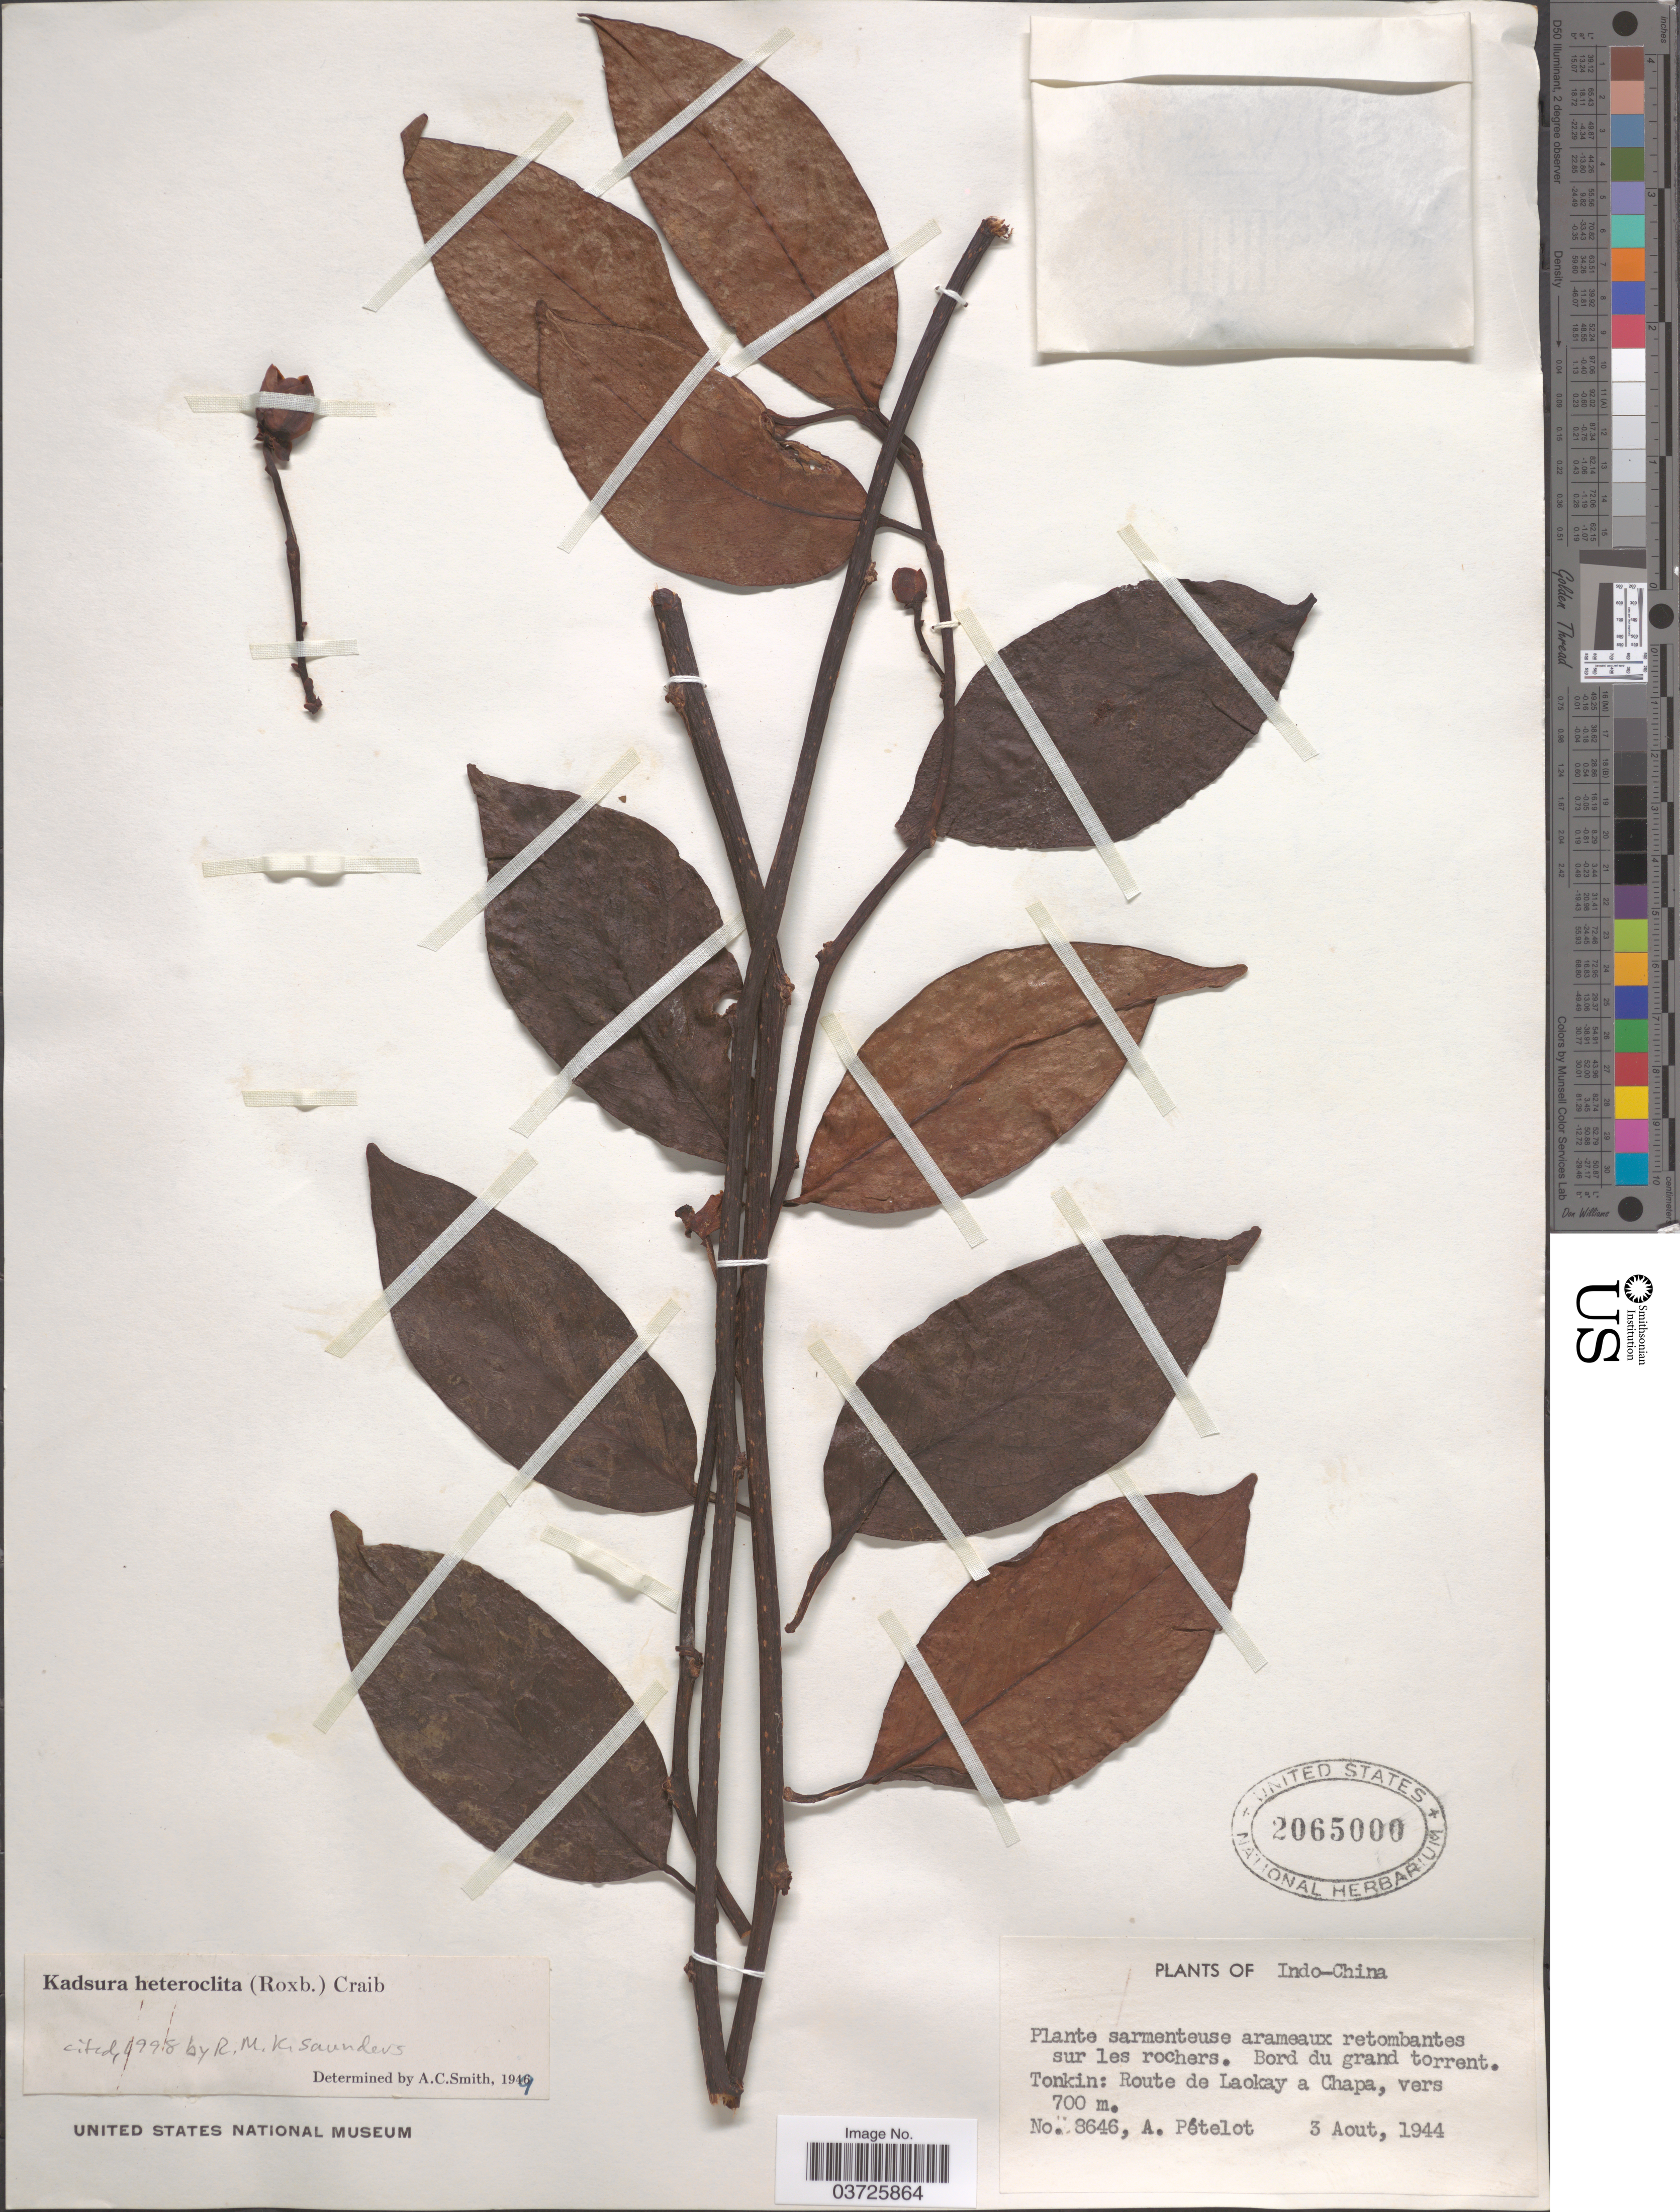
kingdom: Plantae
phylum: Tracheophyta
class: Magnoliopsida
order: Austrobaileyales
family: Schisandraceae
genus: Kadsura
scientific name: Kadsura heteroclita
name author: (Roxb.) Craib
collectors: A. Petelot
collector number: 8646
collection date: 1944-08-03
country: Vietnam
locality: Indo-China. Tonkin: Route de Laokay a Chapa.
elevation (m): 700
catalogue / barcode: US 2065000